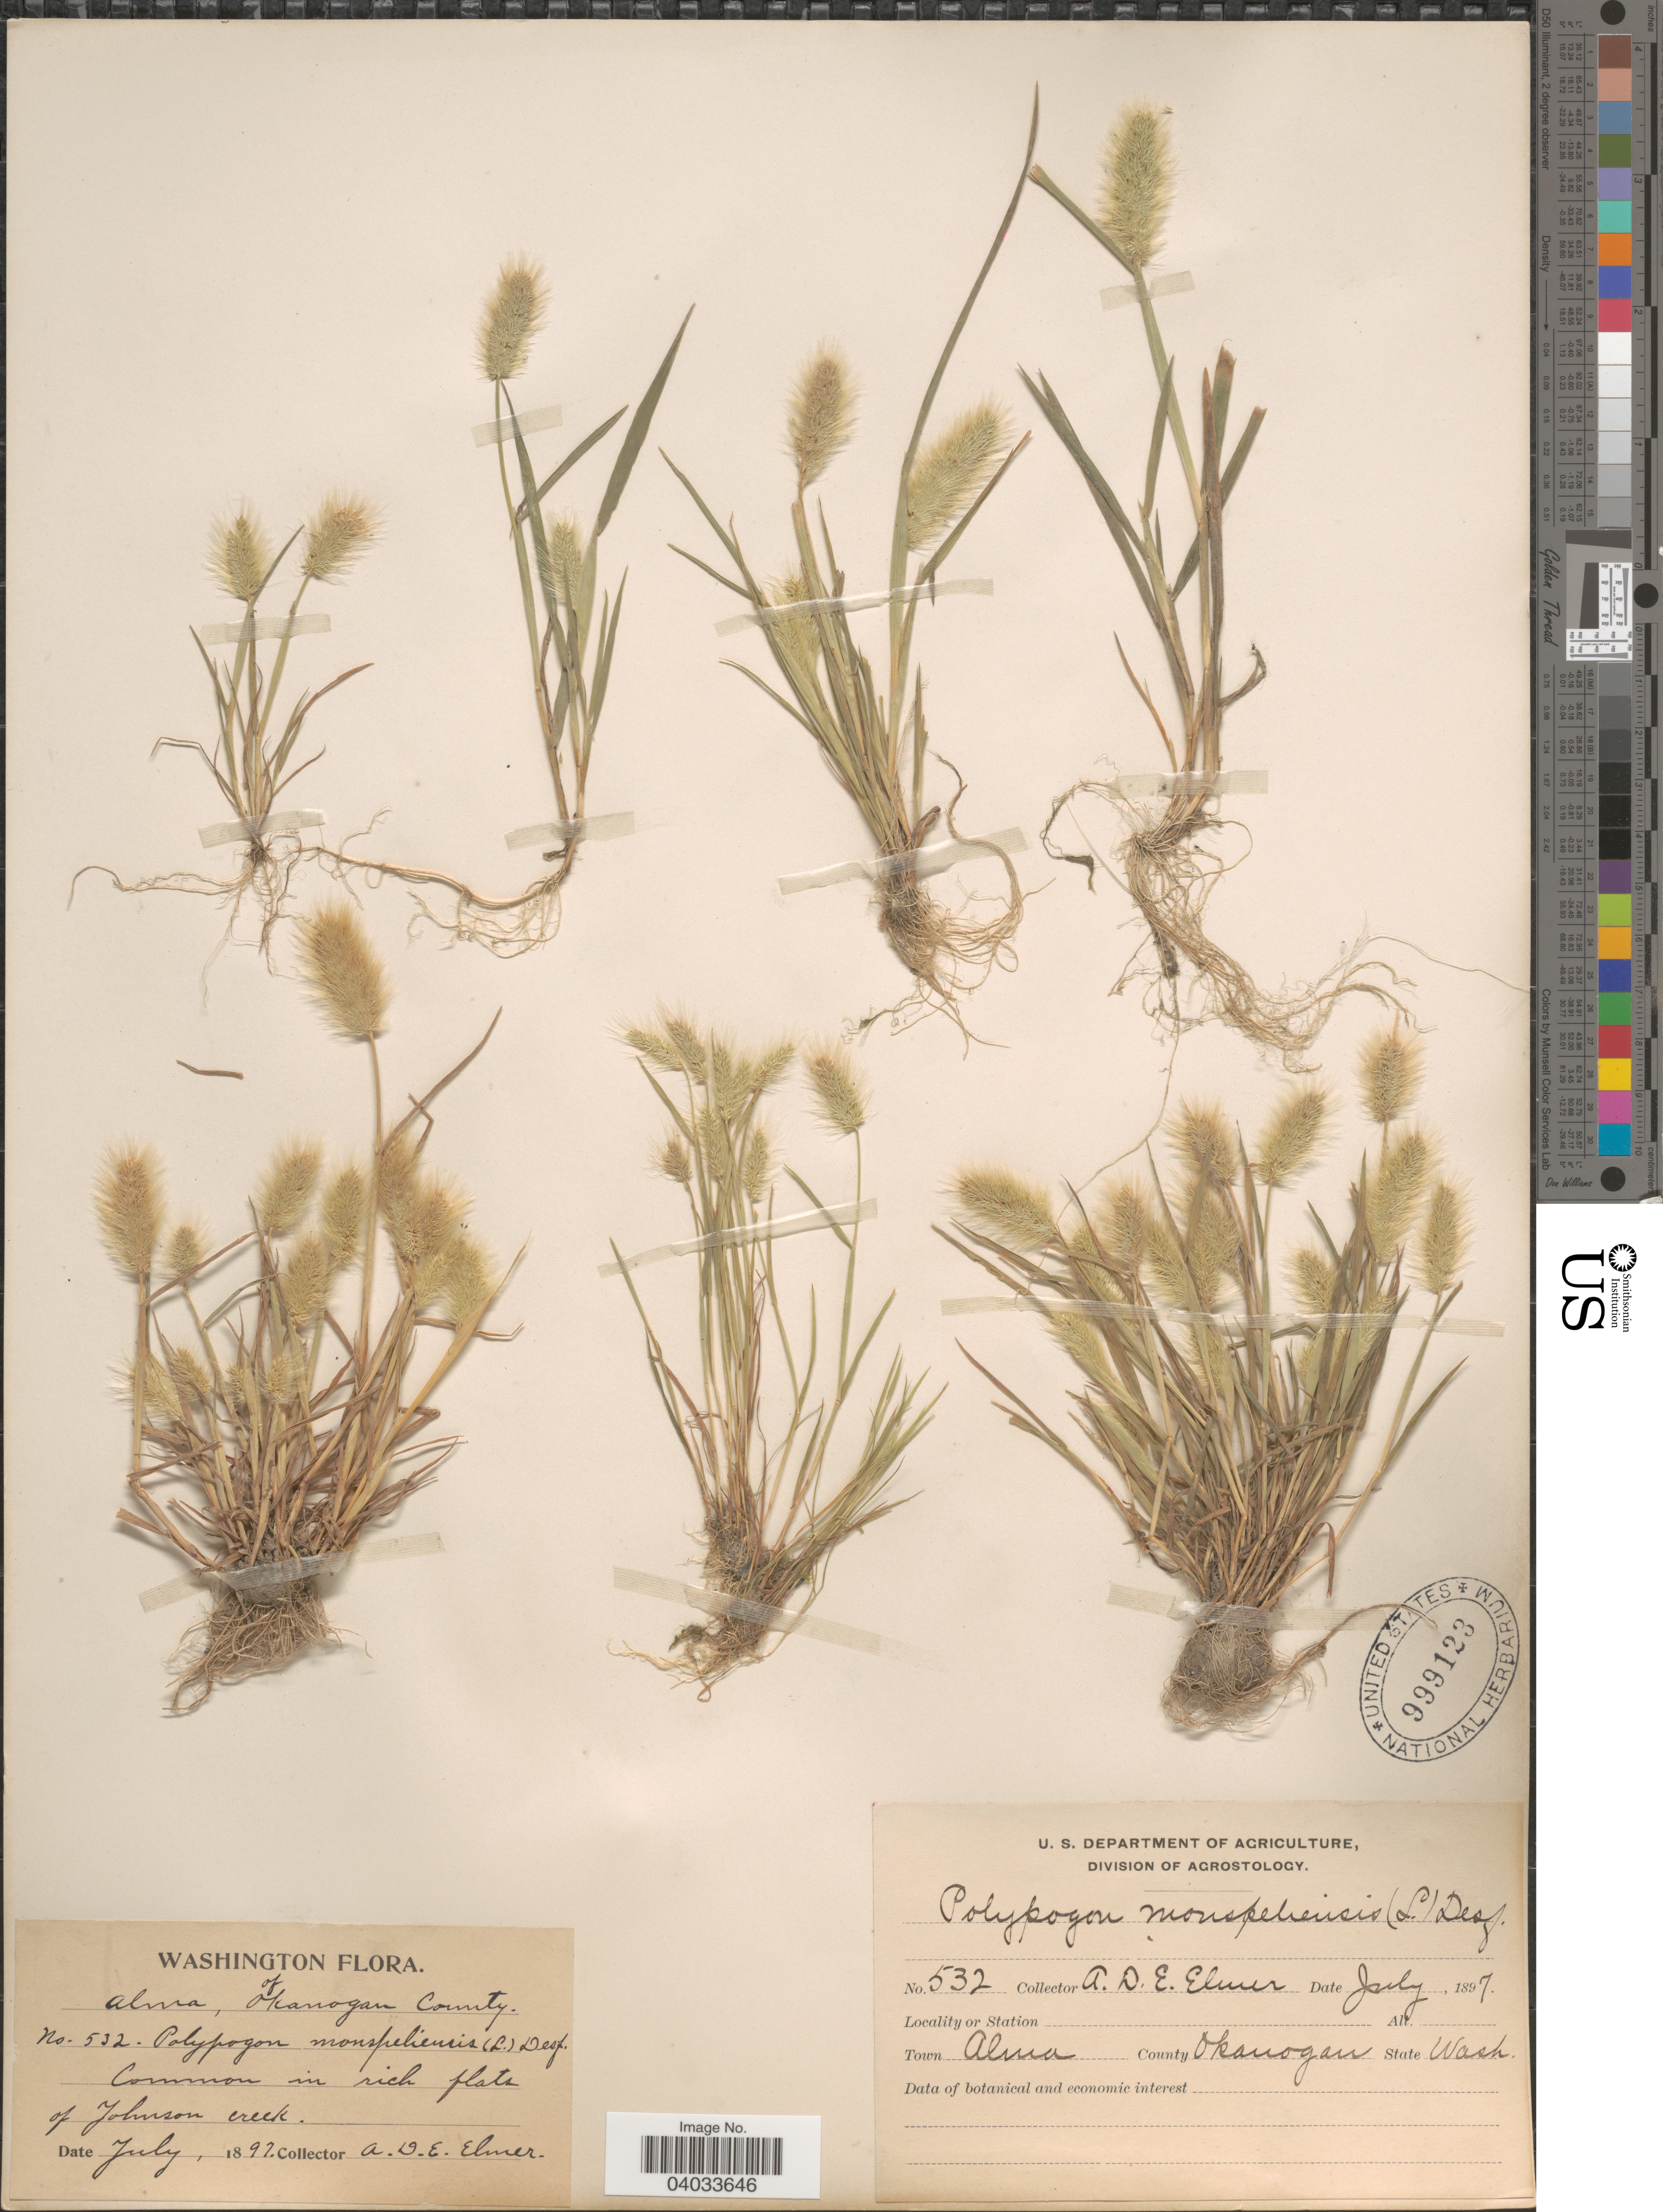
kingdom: Plantae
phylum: Tracheophyta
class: Liliopsida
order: Poales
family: Poaceae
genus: Polypogon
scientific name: Polypogon monspeliensis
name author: (L.) Desf.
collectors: A. D. E. Elmer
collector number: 532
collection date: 1897-07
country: United States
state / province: Washington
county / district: Okanogan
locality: Town Alma. County Okanogan. In rich flats of Johnson creek.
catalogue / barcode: US 999123